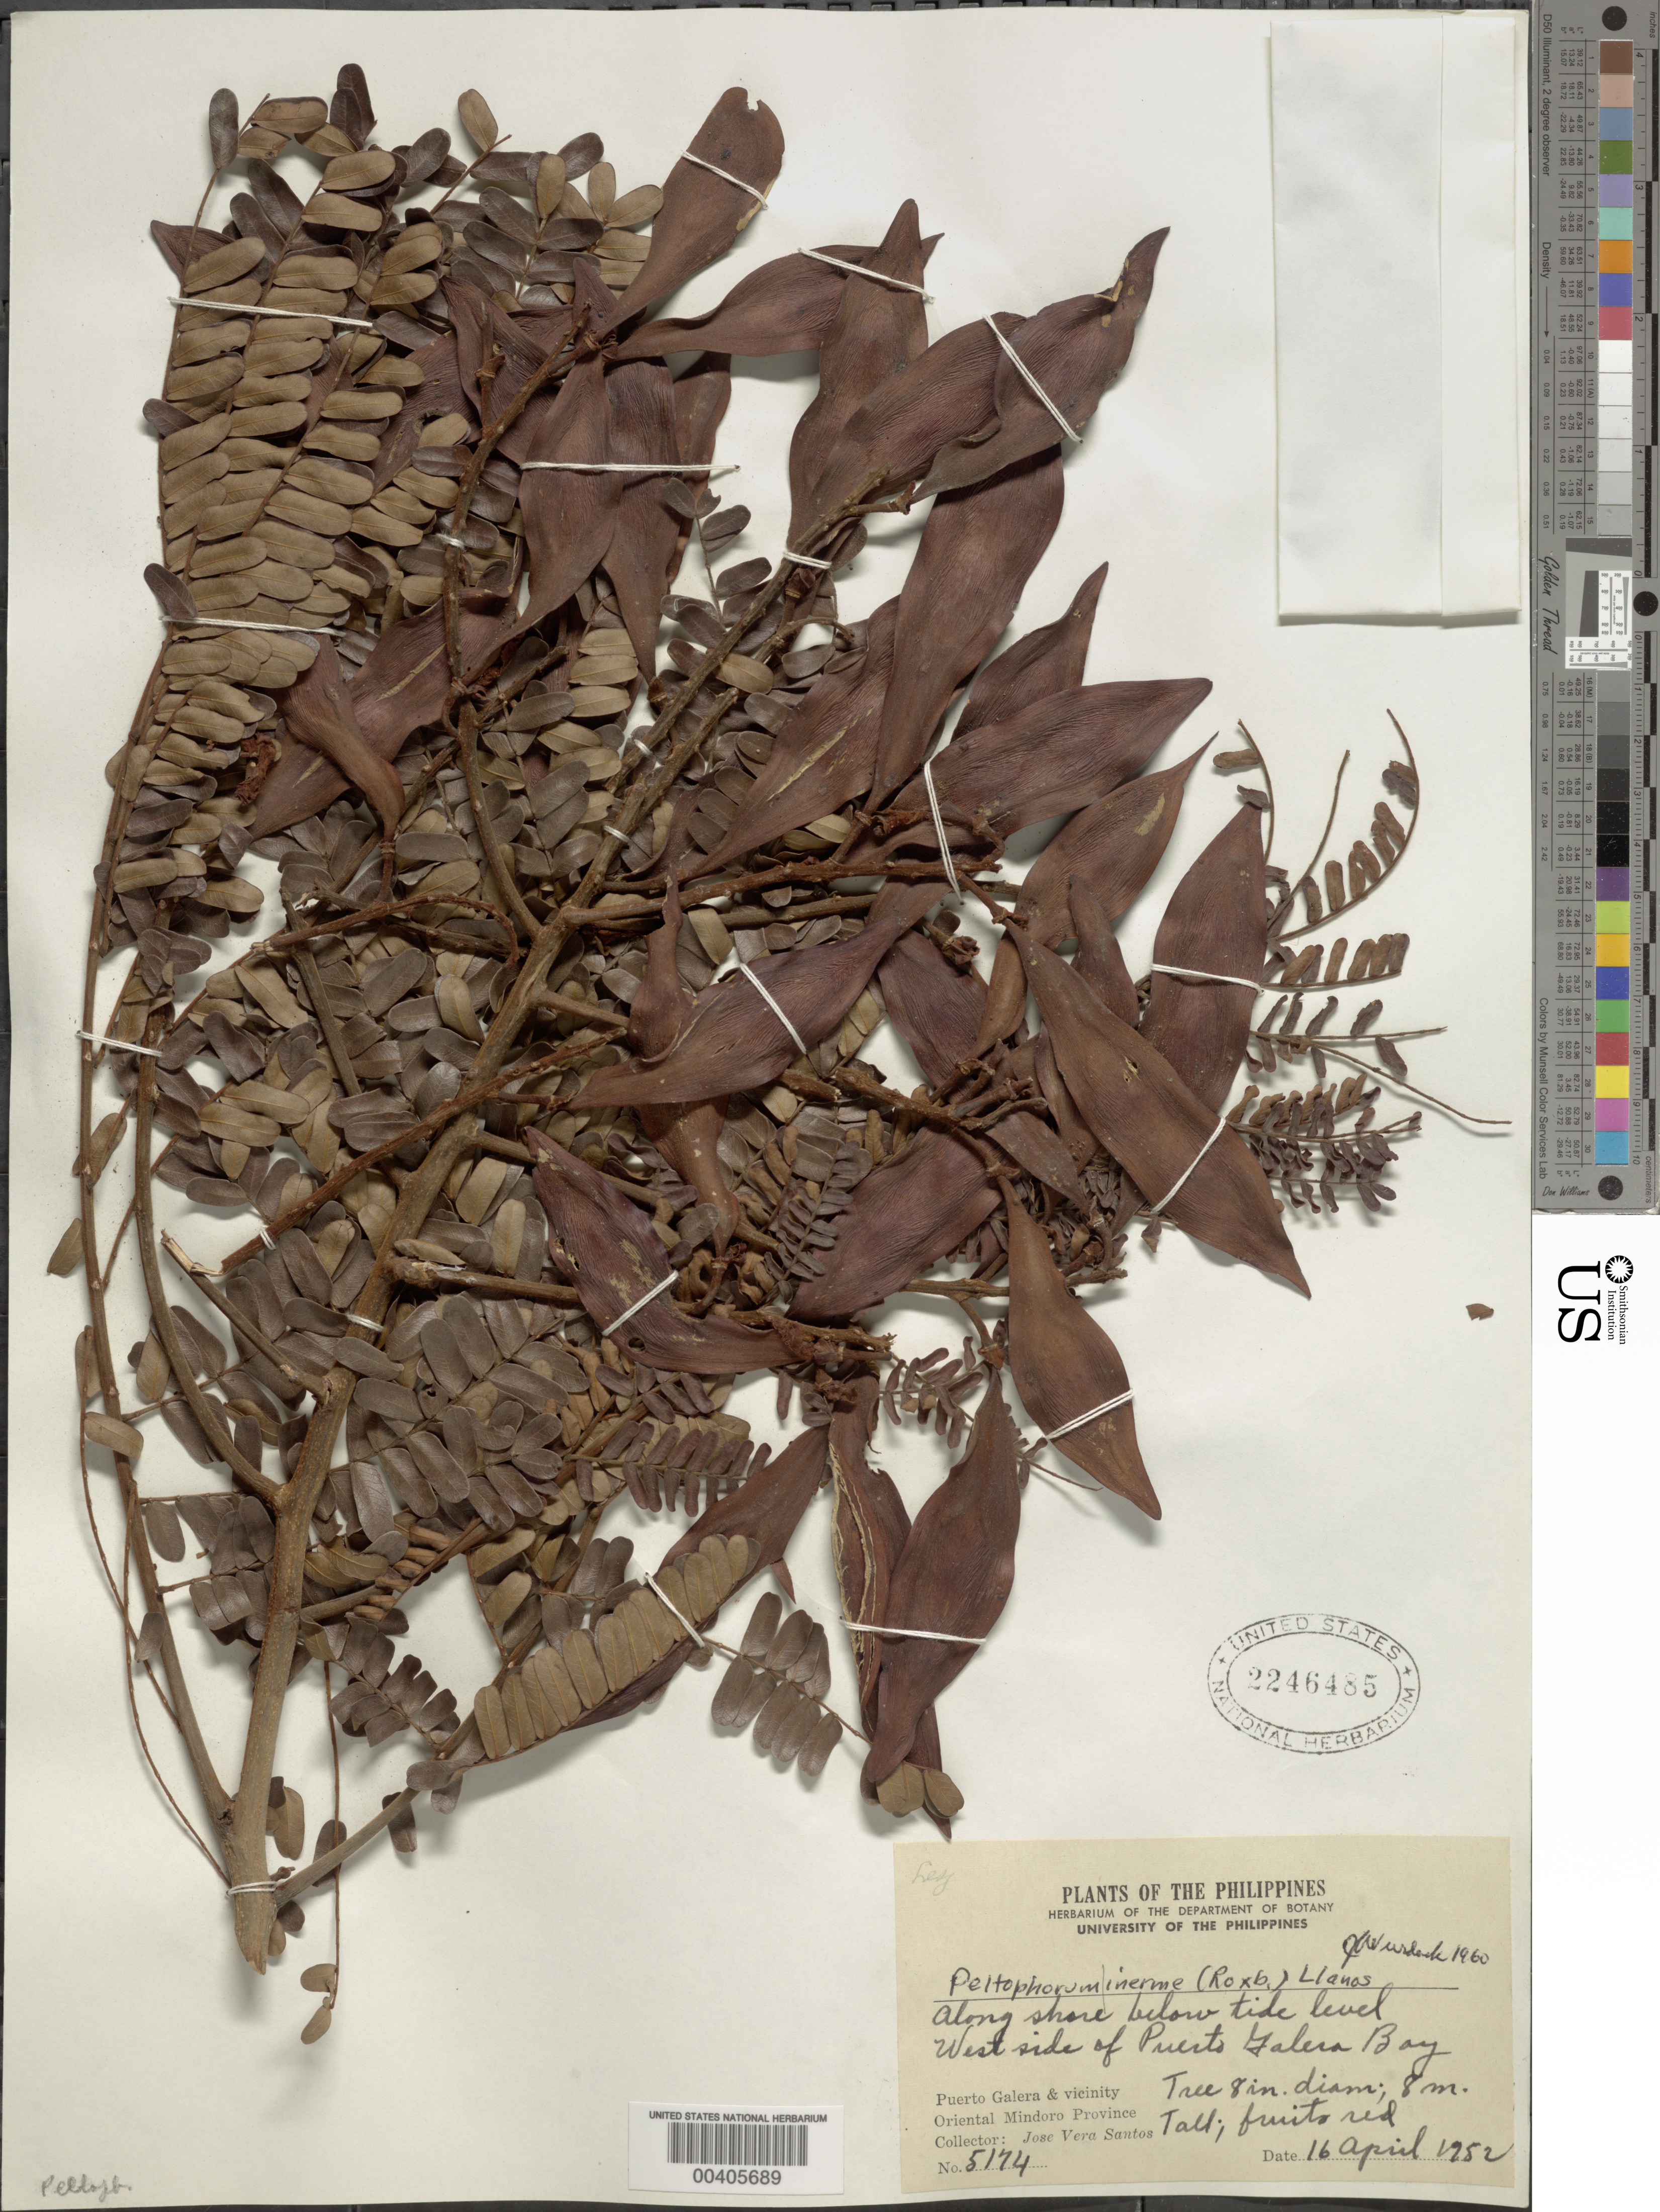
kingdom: Plantae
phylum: Tracheophyta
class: Magnoliopsida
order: Fabales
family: Fabaceae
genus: Peltophorum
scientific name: Peltophorum pterocarpum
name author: (DC.) Backer ex K. Heyne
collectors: J. V. Santos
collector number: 5174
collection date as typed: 16 Apr 1952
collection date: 1952-04-16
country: Philippines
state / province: Mimaropa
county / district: Mindoro Oriental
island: Mindoro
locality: W side of puerto galera bay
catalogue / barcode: US 2246485